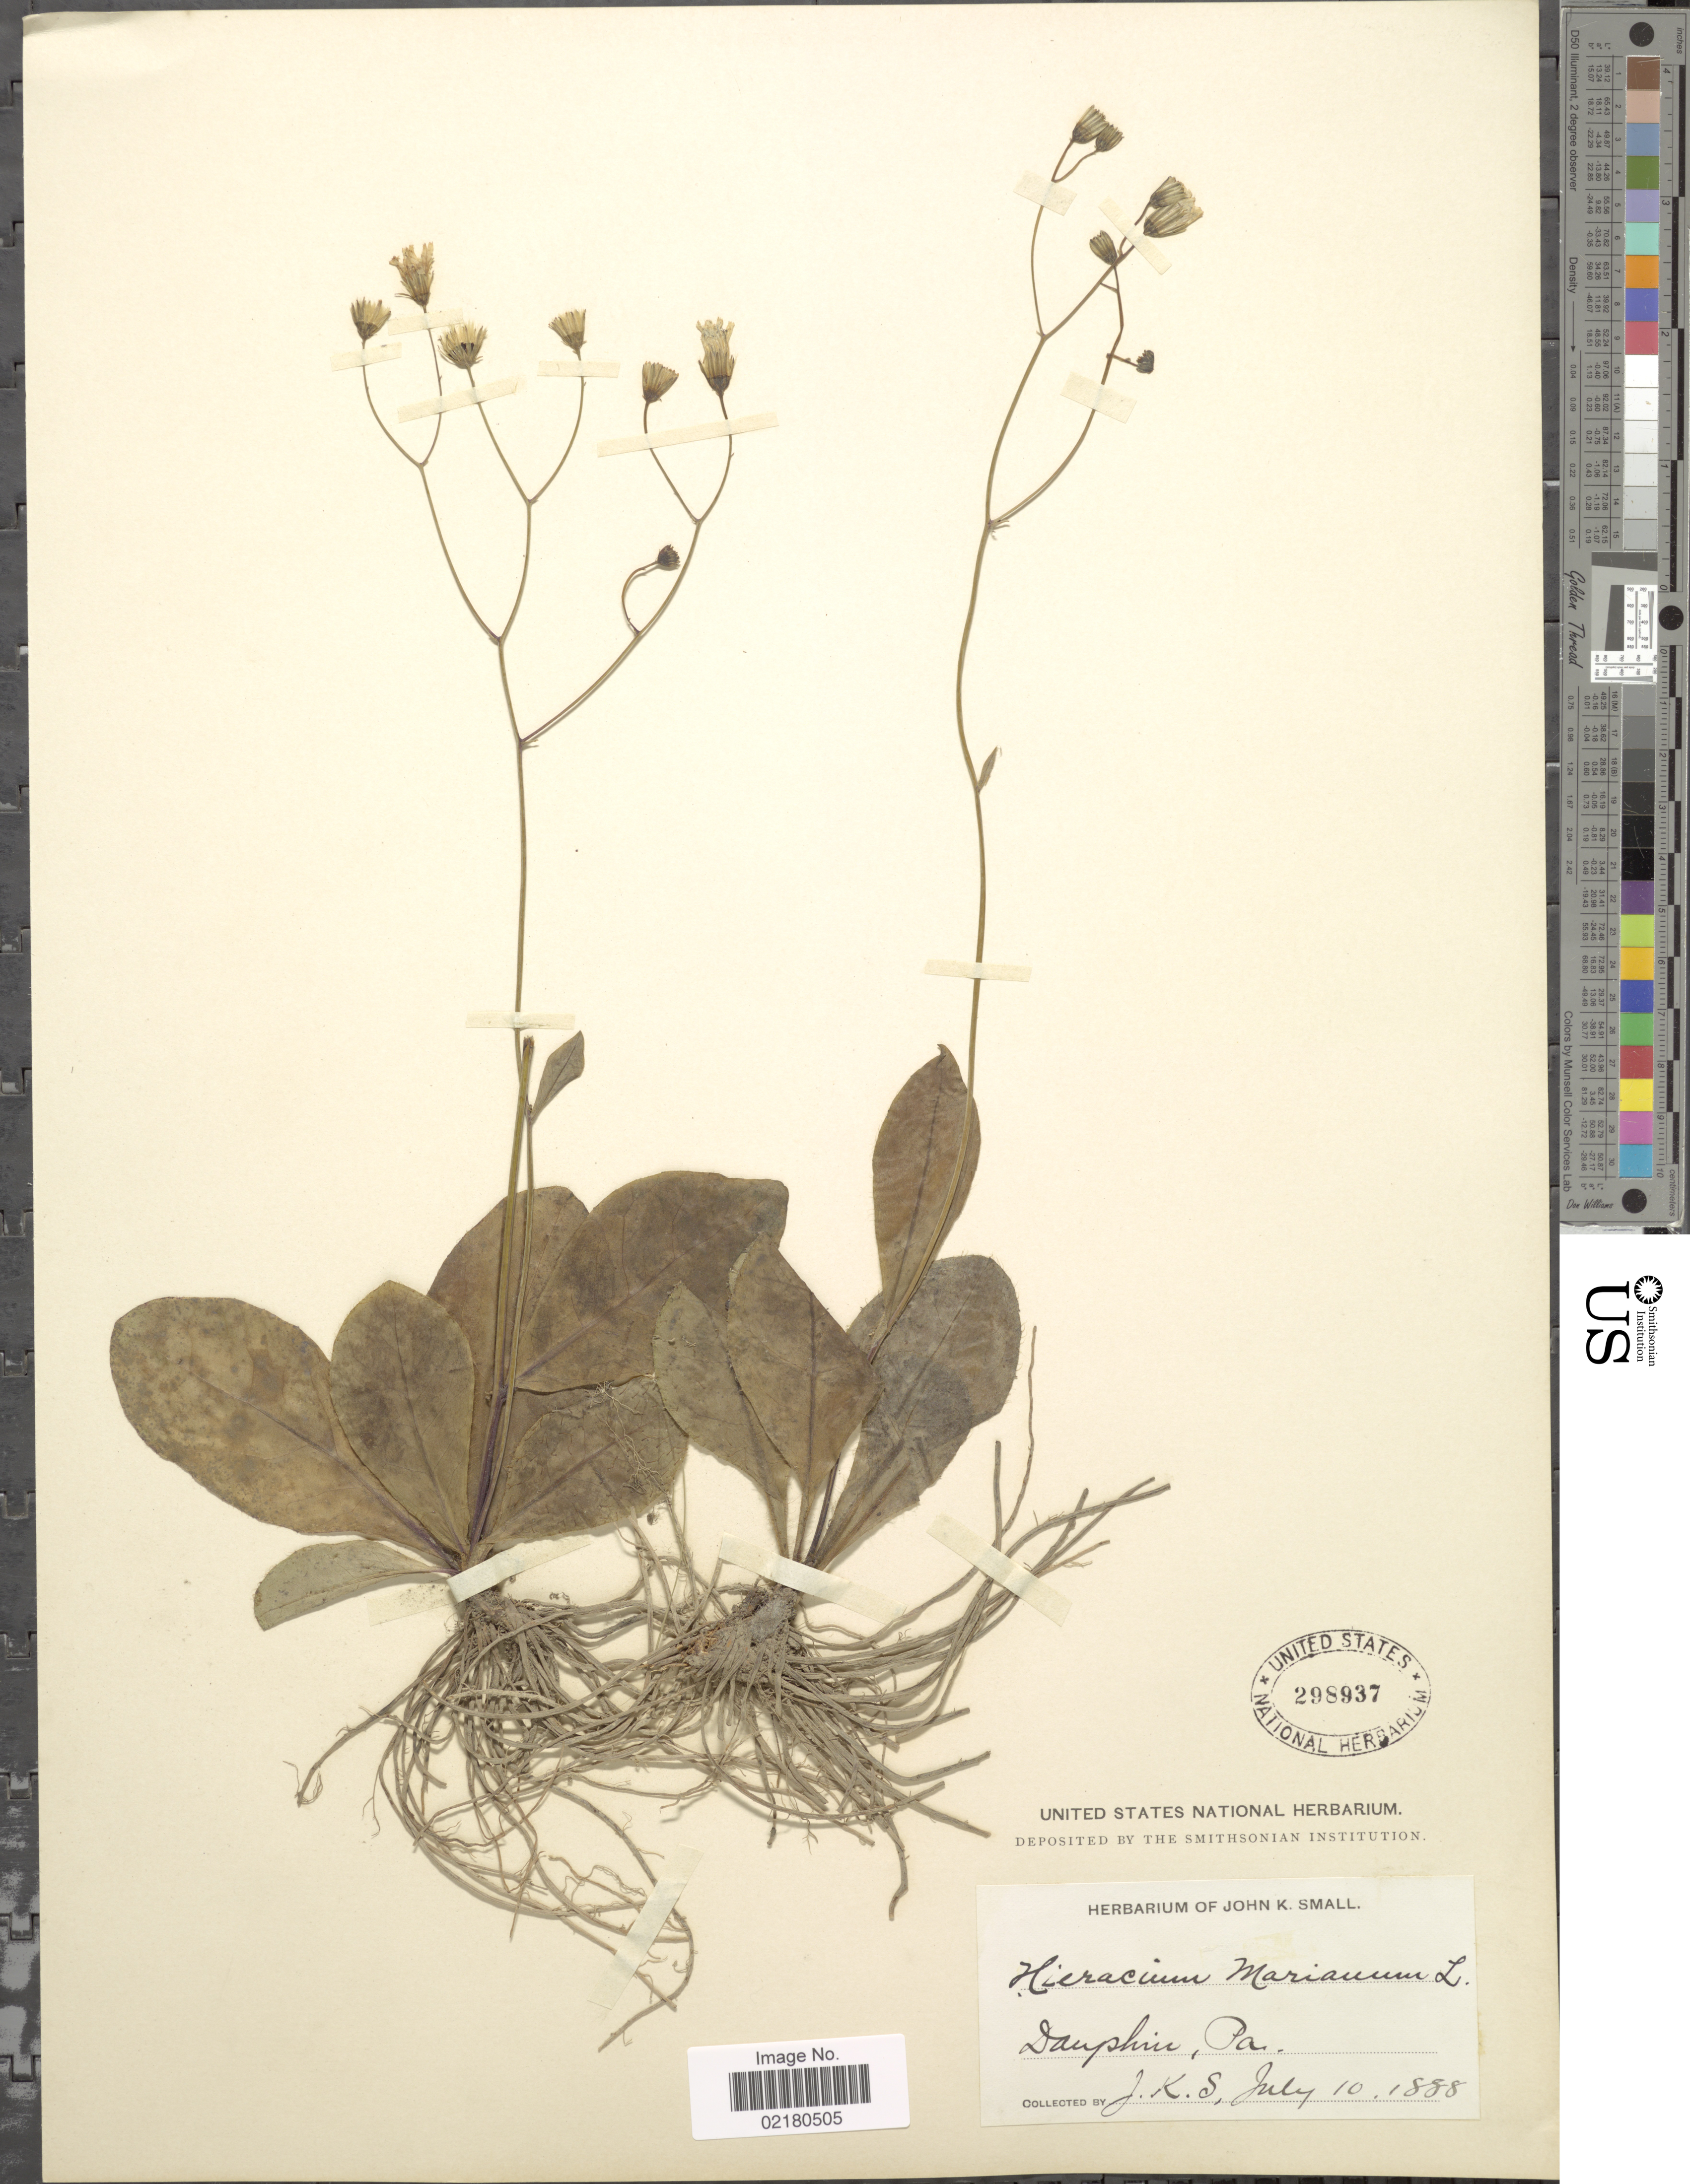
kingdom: Plantae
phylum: Tracheophyta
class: Magnoliopsida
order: Asterales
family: Asteraceae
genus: Hieracium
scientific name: Hieracium marianum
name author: Willd.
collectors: J. K. Small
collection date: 1888-07-10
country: United States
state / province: Pennsylvania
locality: Dauphin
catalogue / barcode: US 298937